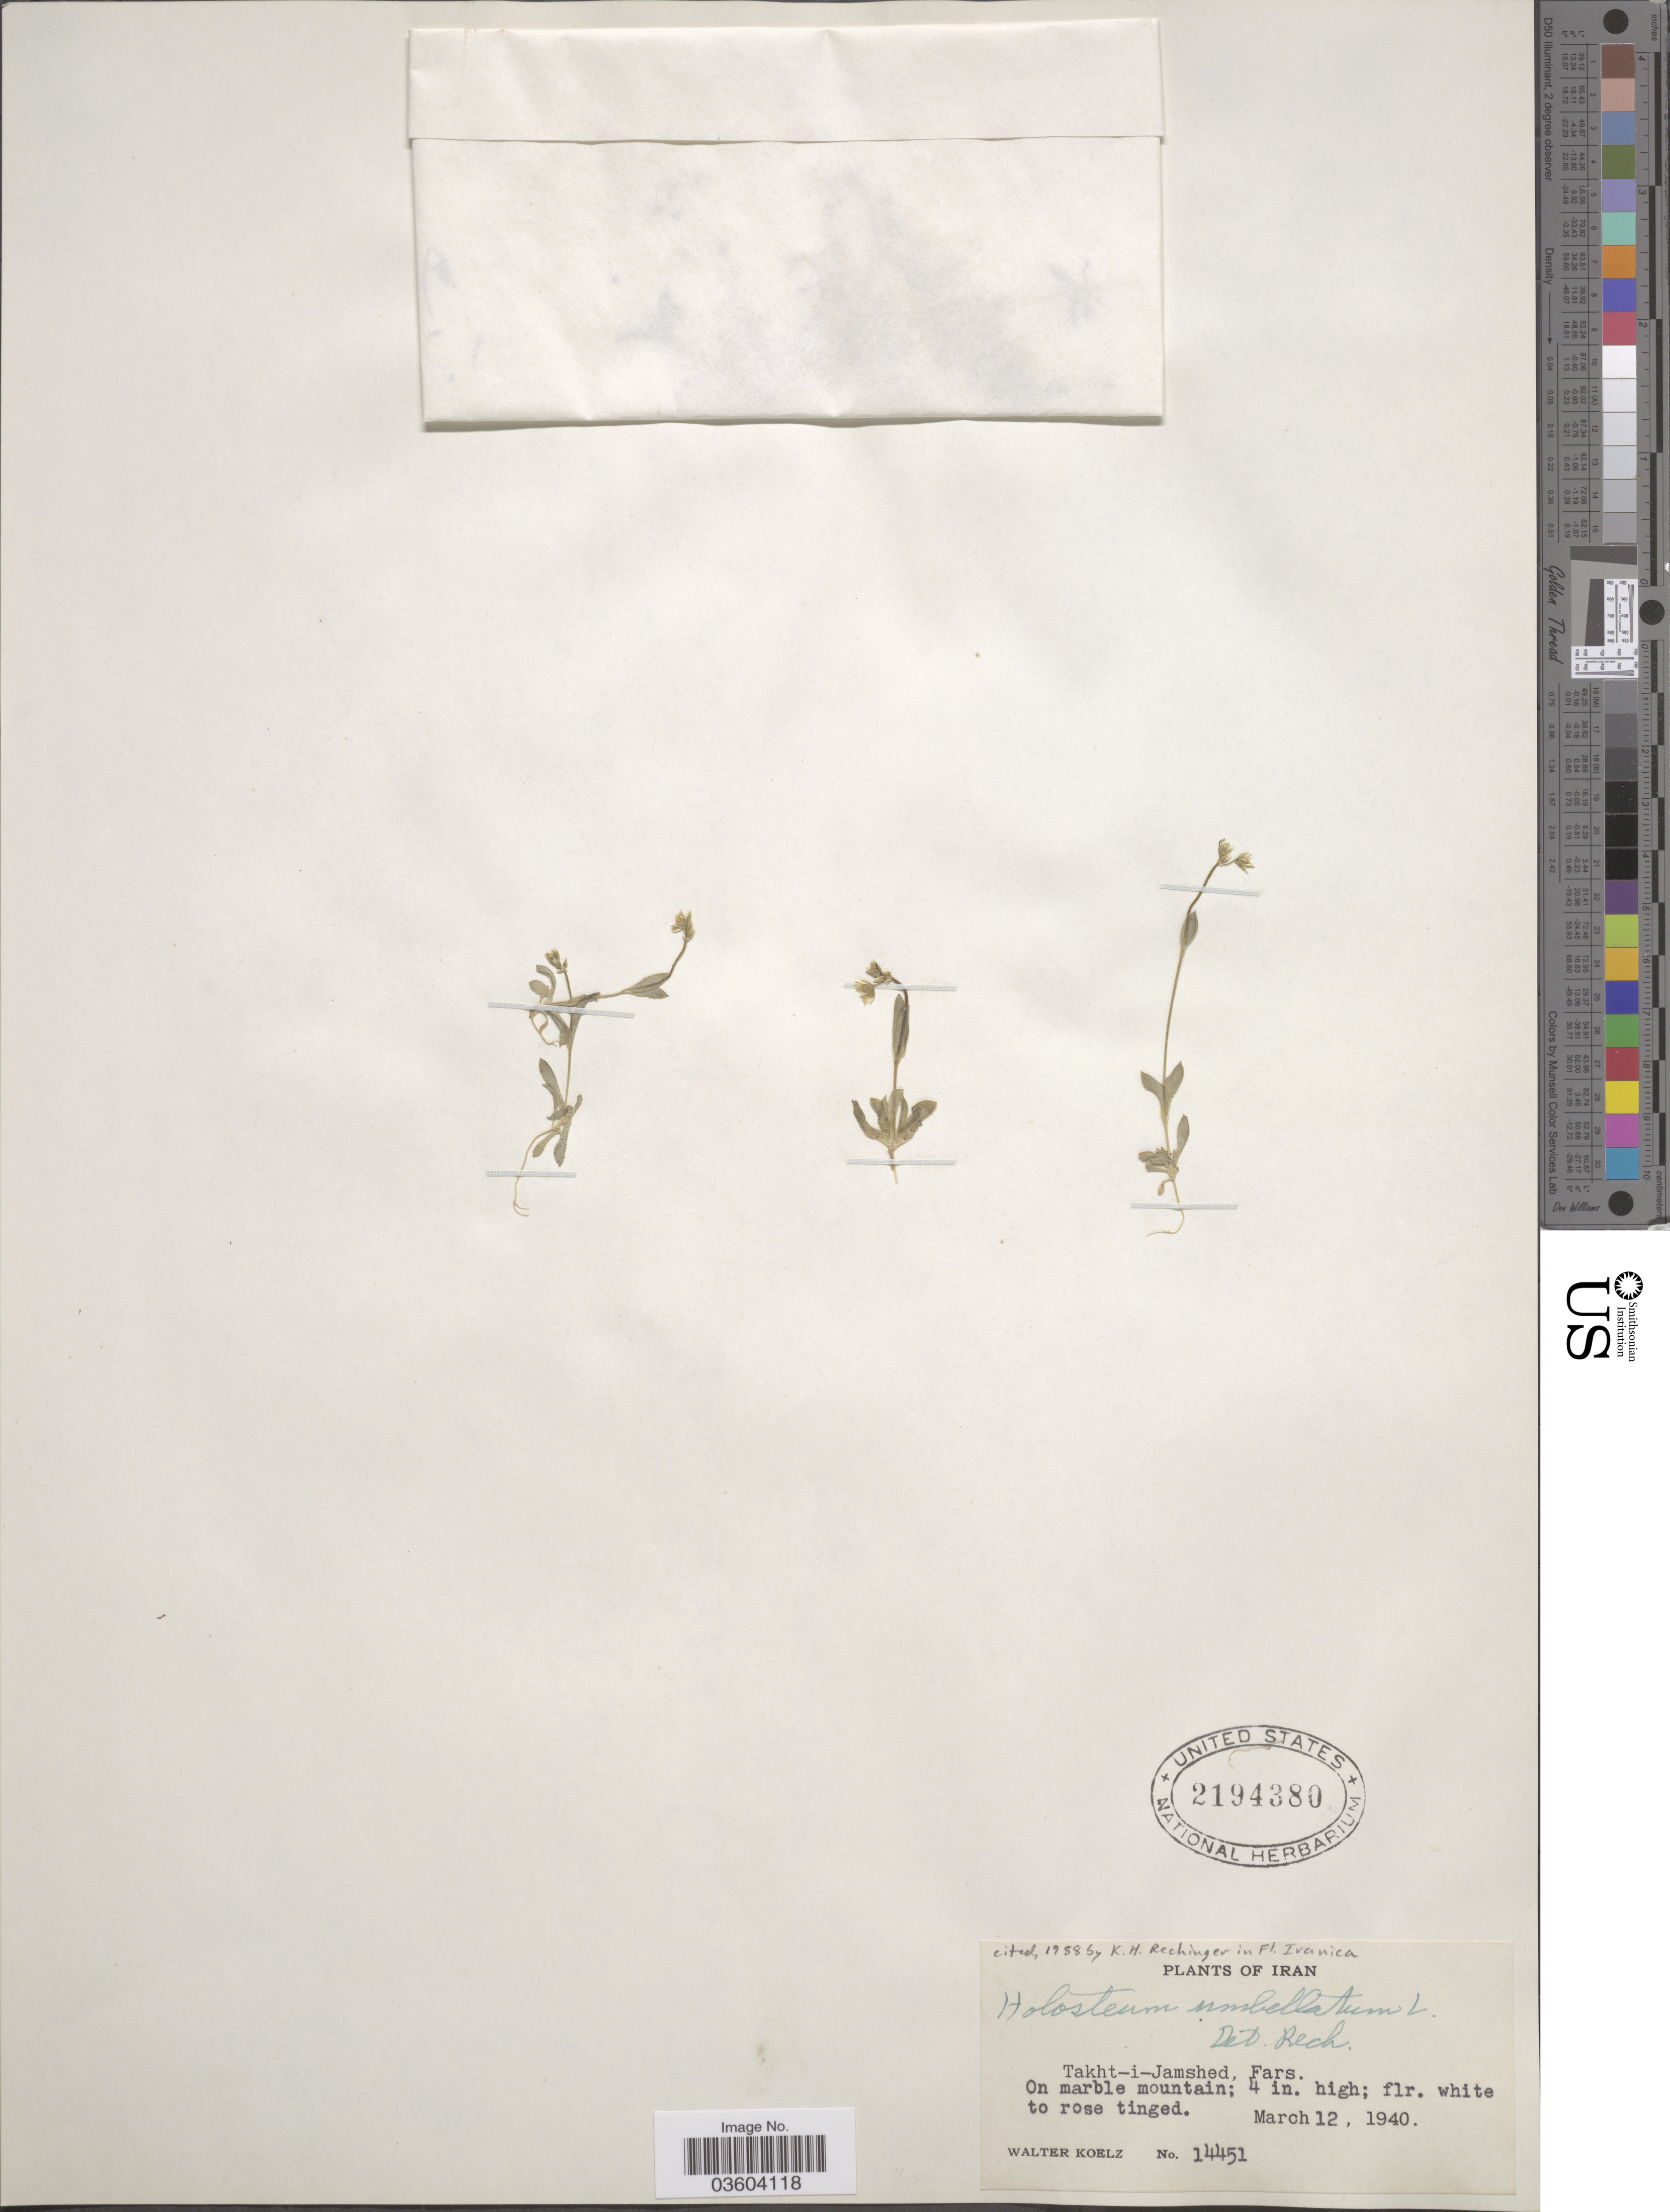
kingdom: Plantae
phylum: Tracheophyta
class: Magnoliopsida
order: Caryophyllales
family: Caryophyllaceae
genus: Holosteum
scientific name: Holosteum umbellatum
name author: L.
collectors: W. N. Koelz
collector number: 14451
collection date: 1940-03-12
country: Iran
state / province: Fars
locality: Takht-i-Jamshed.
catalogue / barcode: US 2194380